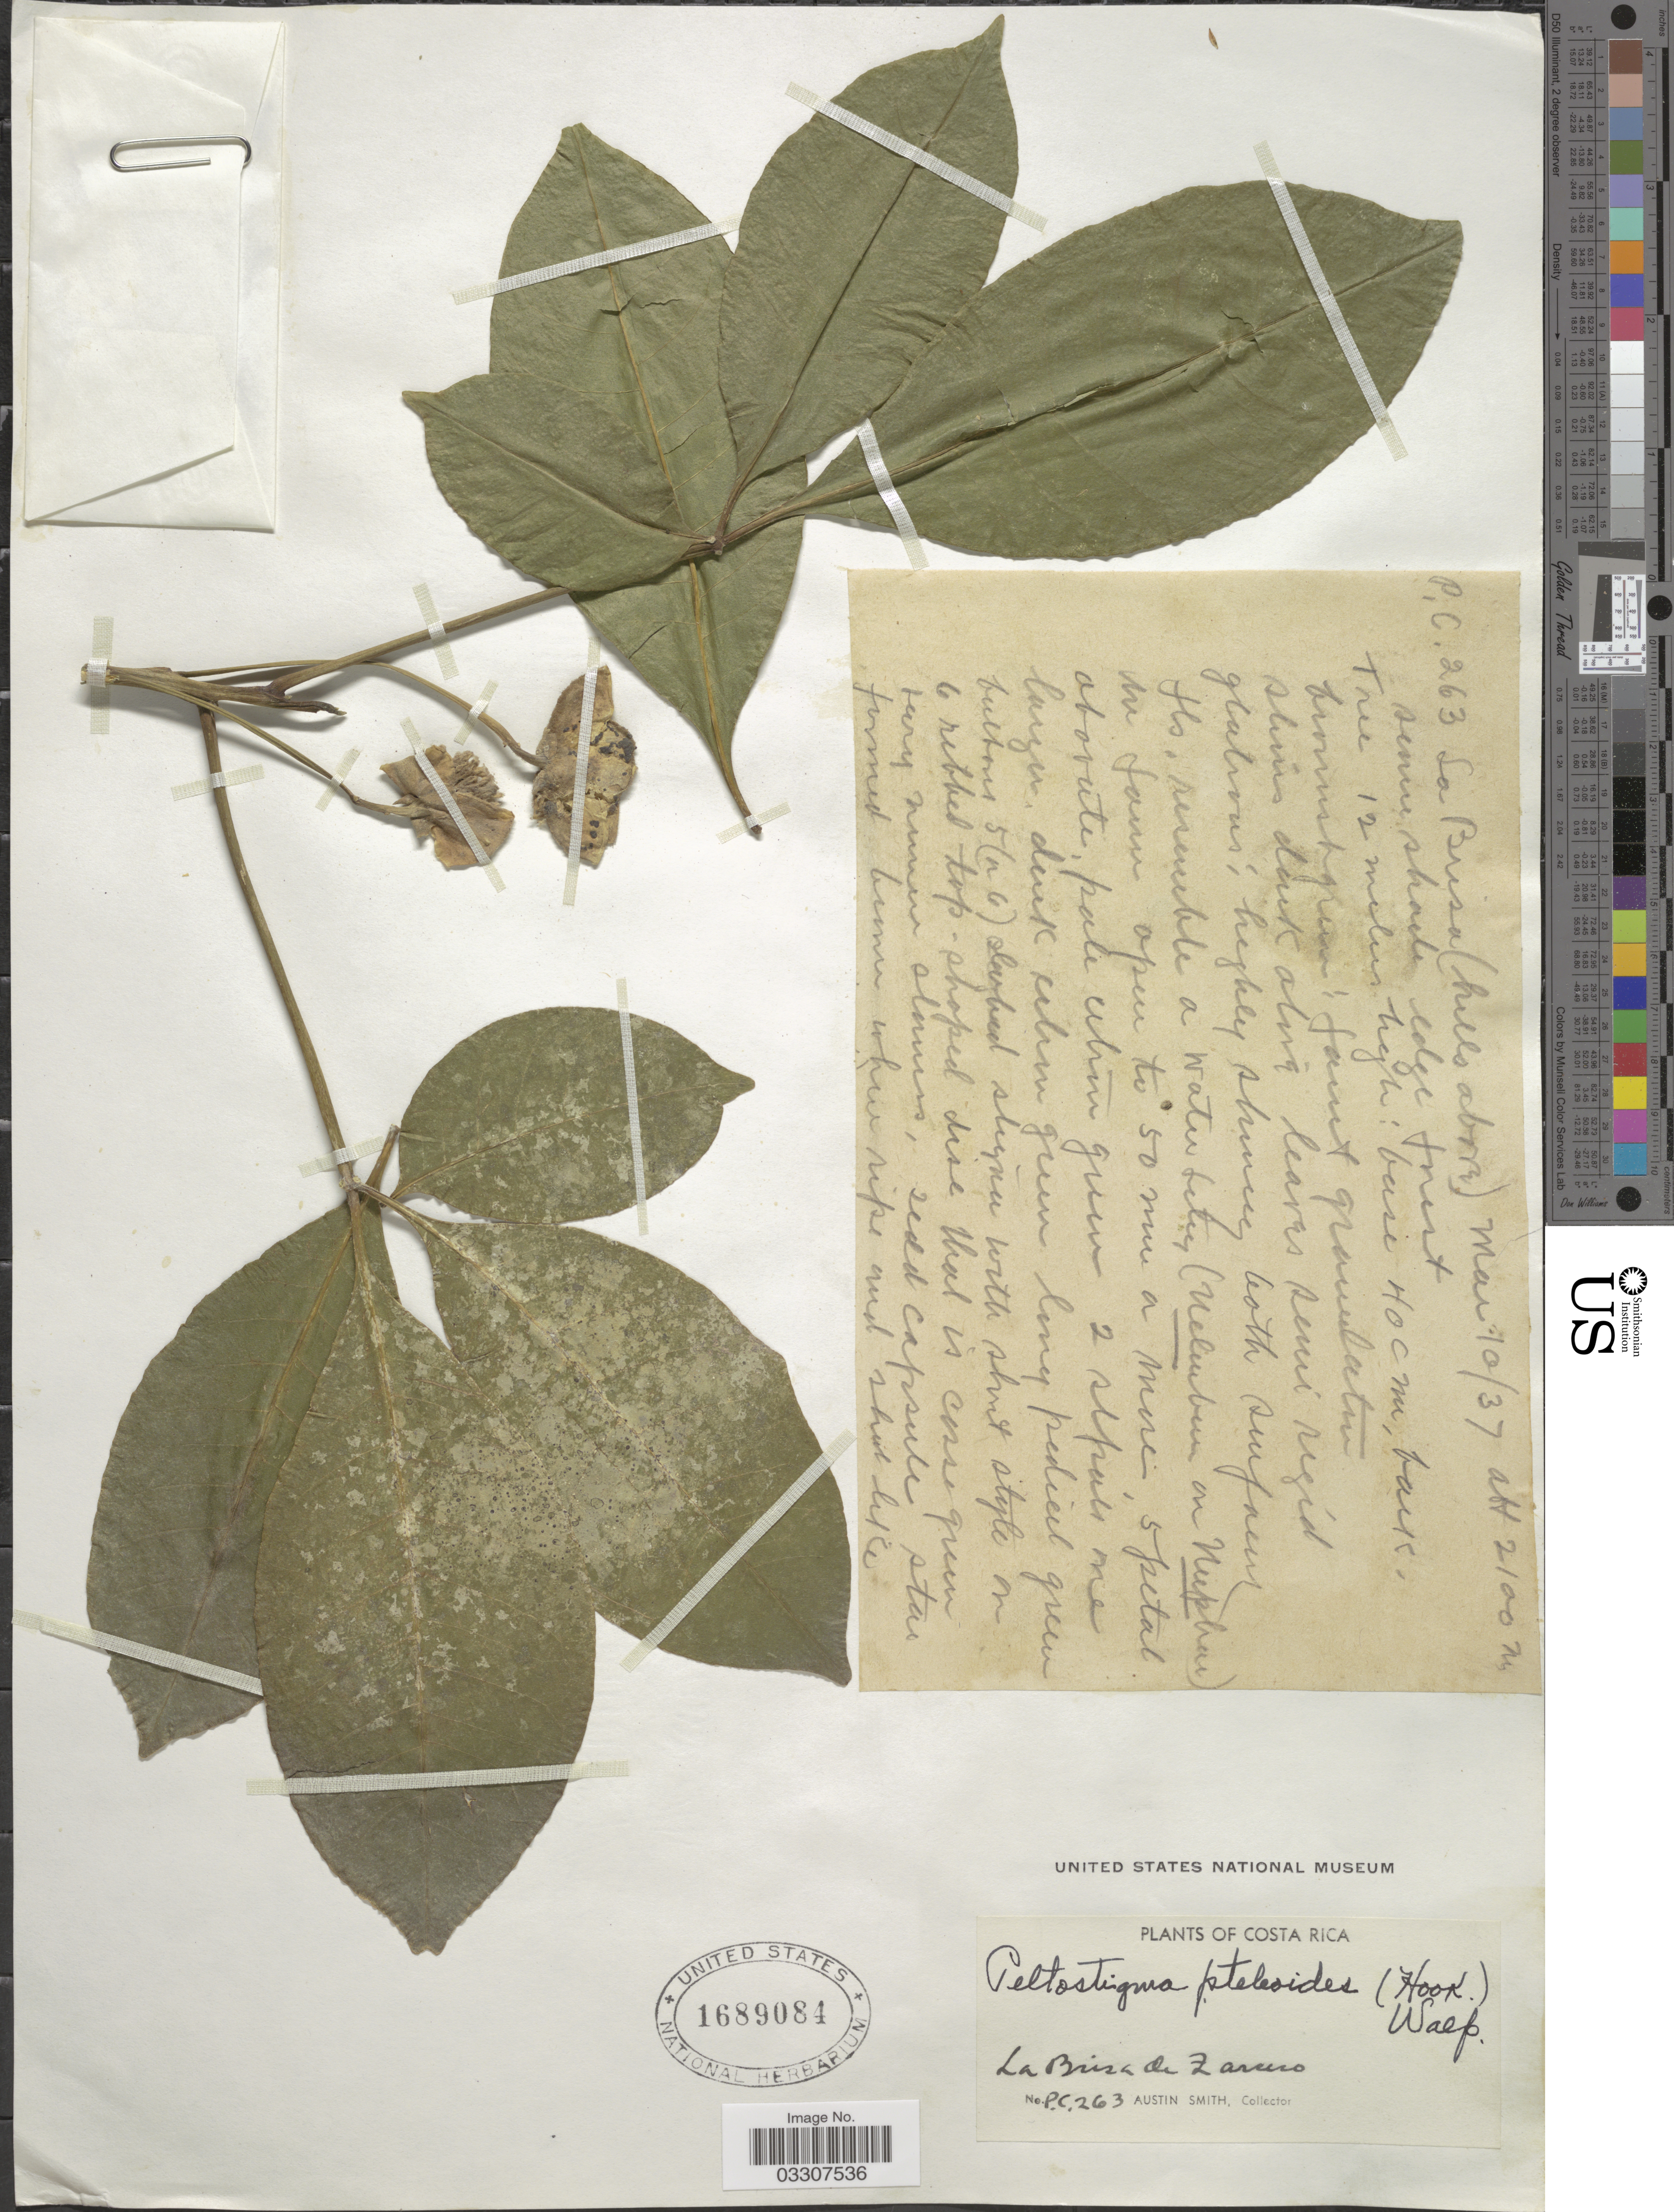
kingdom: Plantae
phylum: Tracheophyta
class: Magnoliopsida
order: Sapindales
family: Rutaceae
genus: Peltostigma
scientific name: Peltostigma pteleoides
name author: (Hook.) Walp.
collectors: Aust P. Smith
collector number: PC263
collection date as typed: Transcribed d/m/y: 10/3/37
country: Costa Rica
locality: La Brisa (hello above) de Zarcero.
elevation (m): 2100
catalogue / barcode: US 1689084